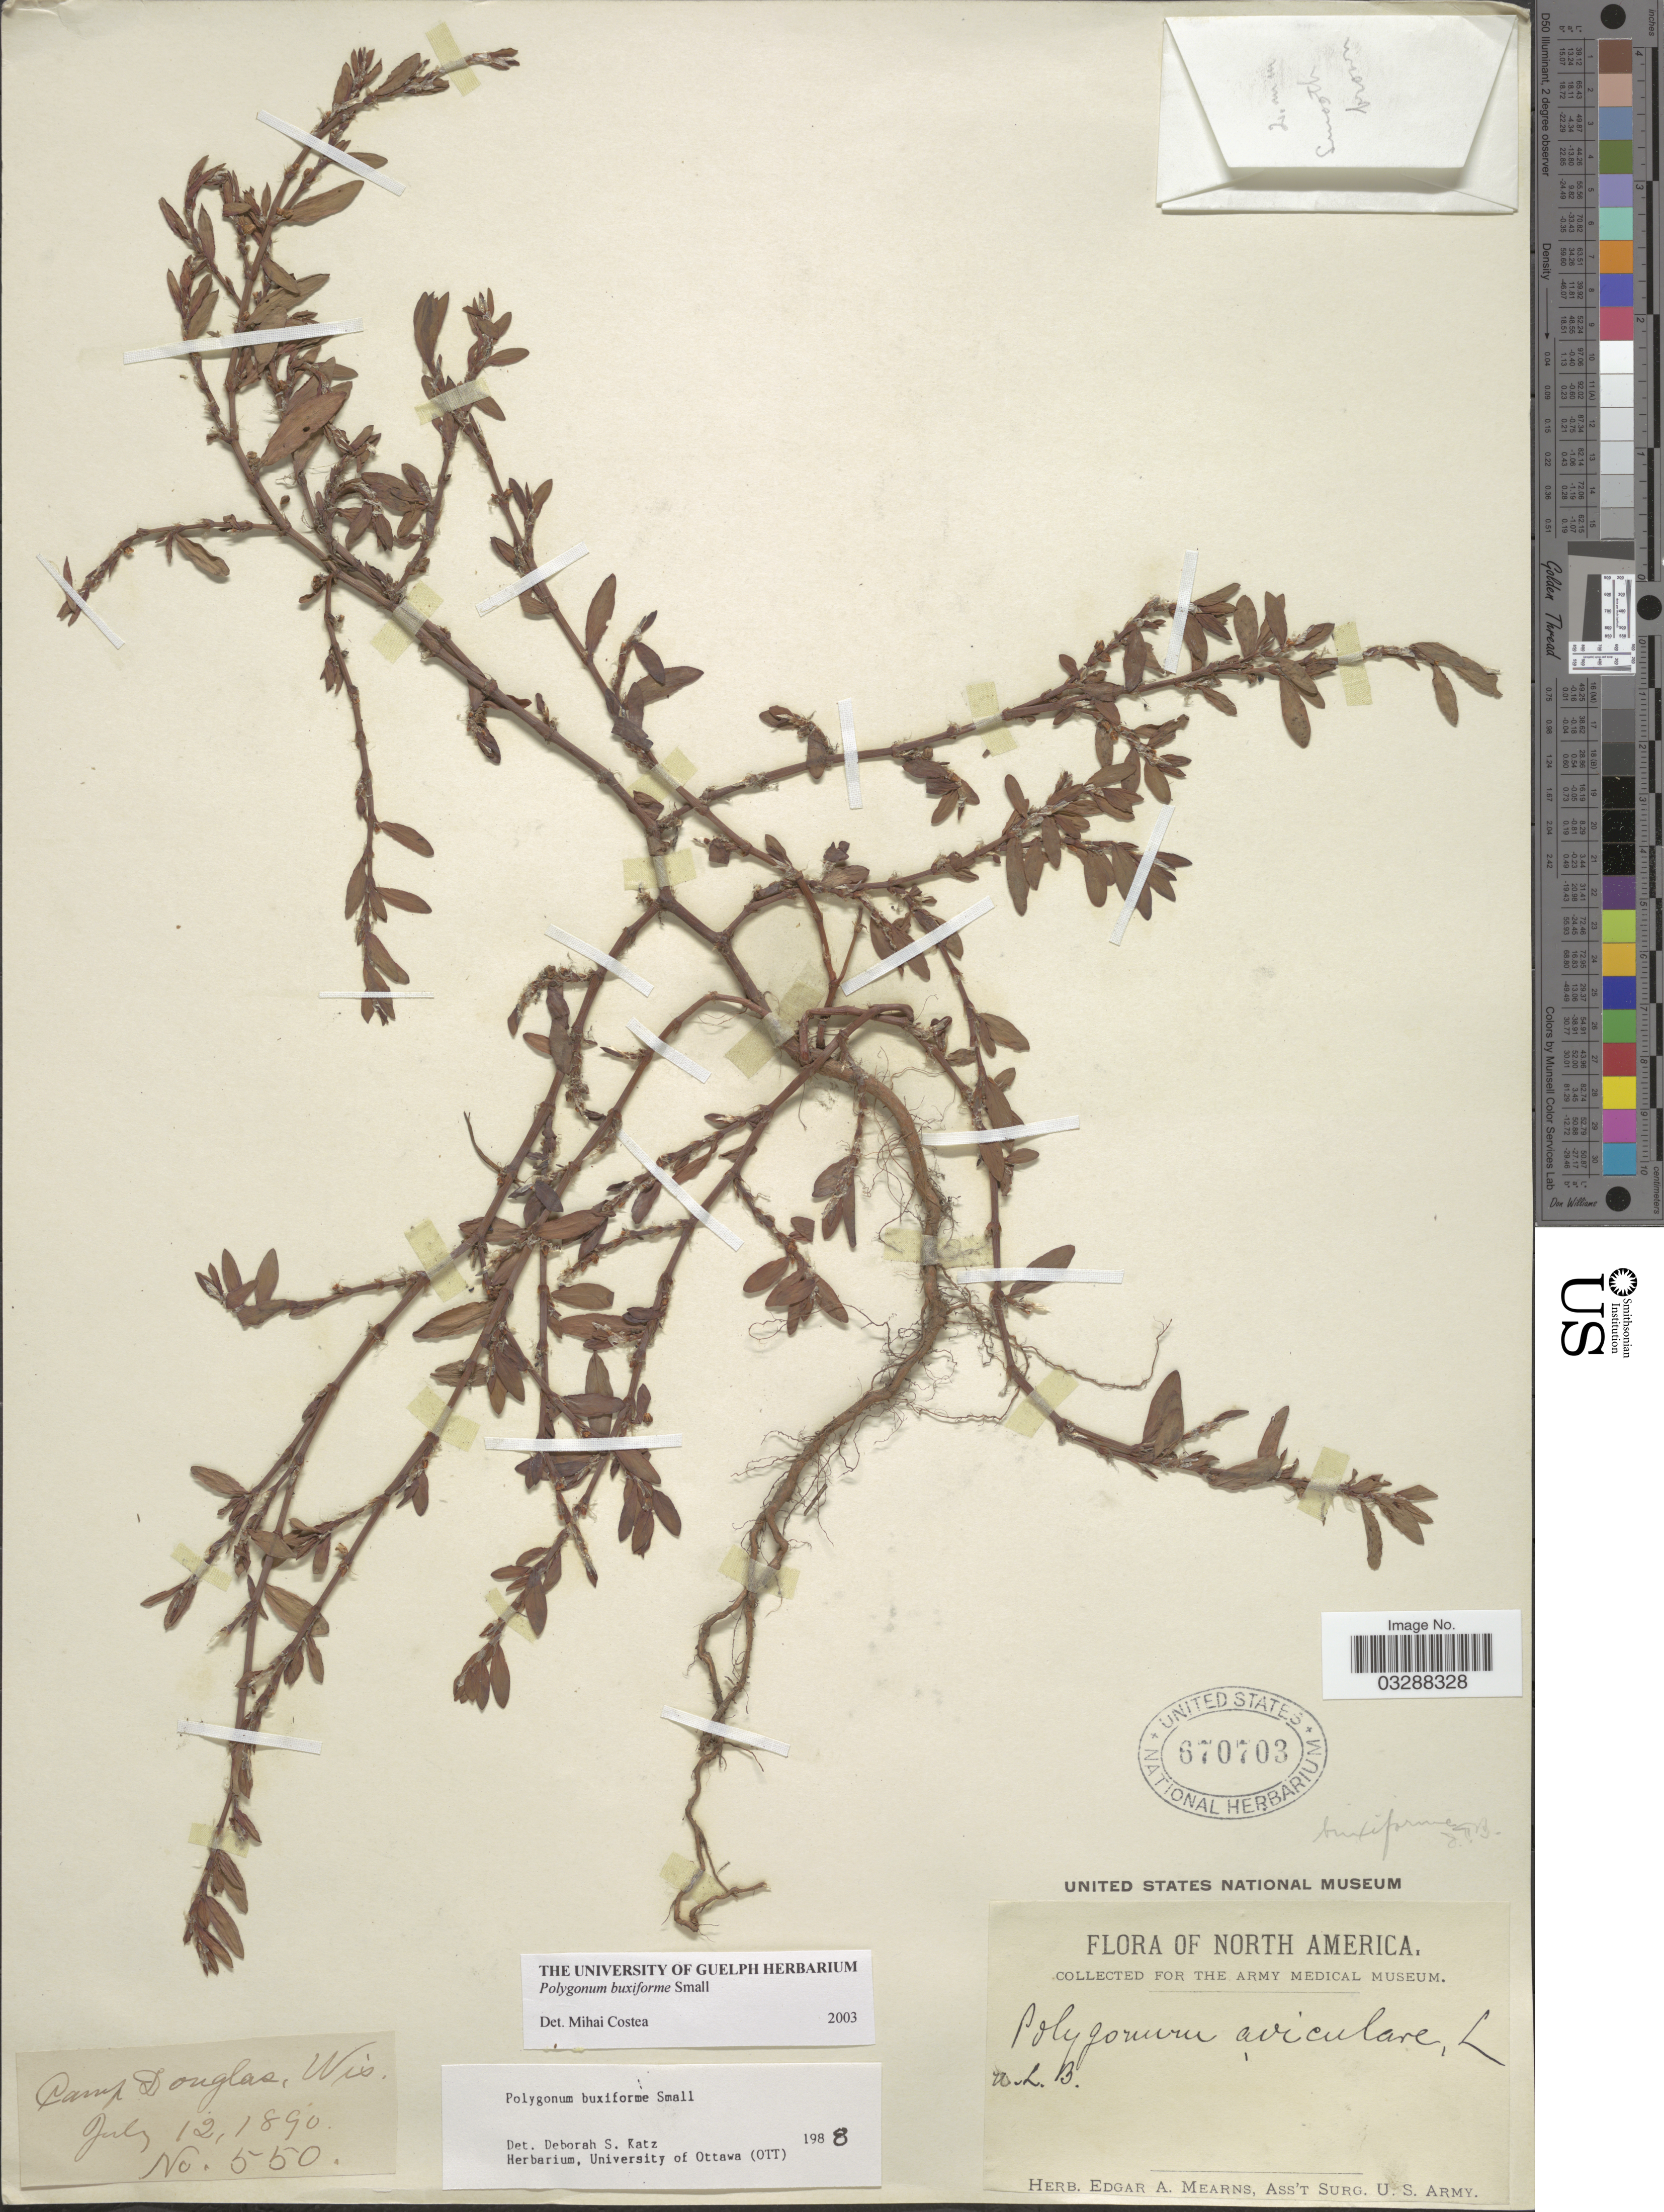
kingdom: Plantae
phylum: Tracheophyta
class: Magnoliopsida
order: Caryophyllales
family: Polygonaceae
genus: Polygonum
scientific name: Polygonum buxiforme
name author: Small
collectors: U. L. B.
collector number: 550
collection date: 1890-07-12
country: United States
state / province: Wisconsin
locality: Camp Douglas.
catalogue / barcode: US 670703